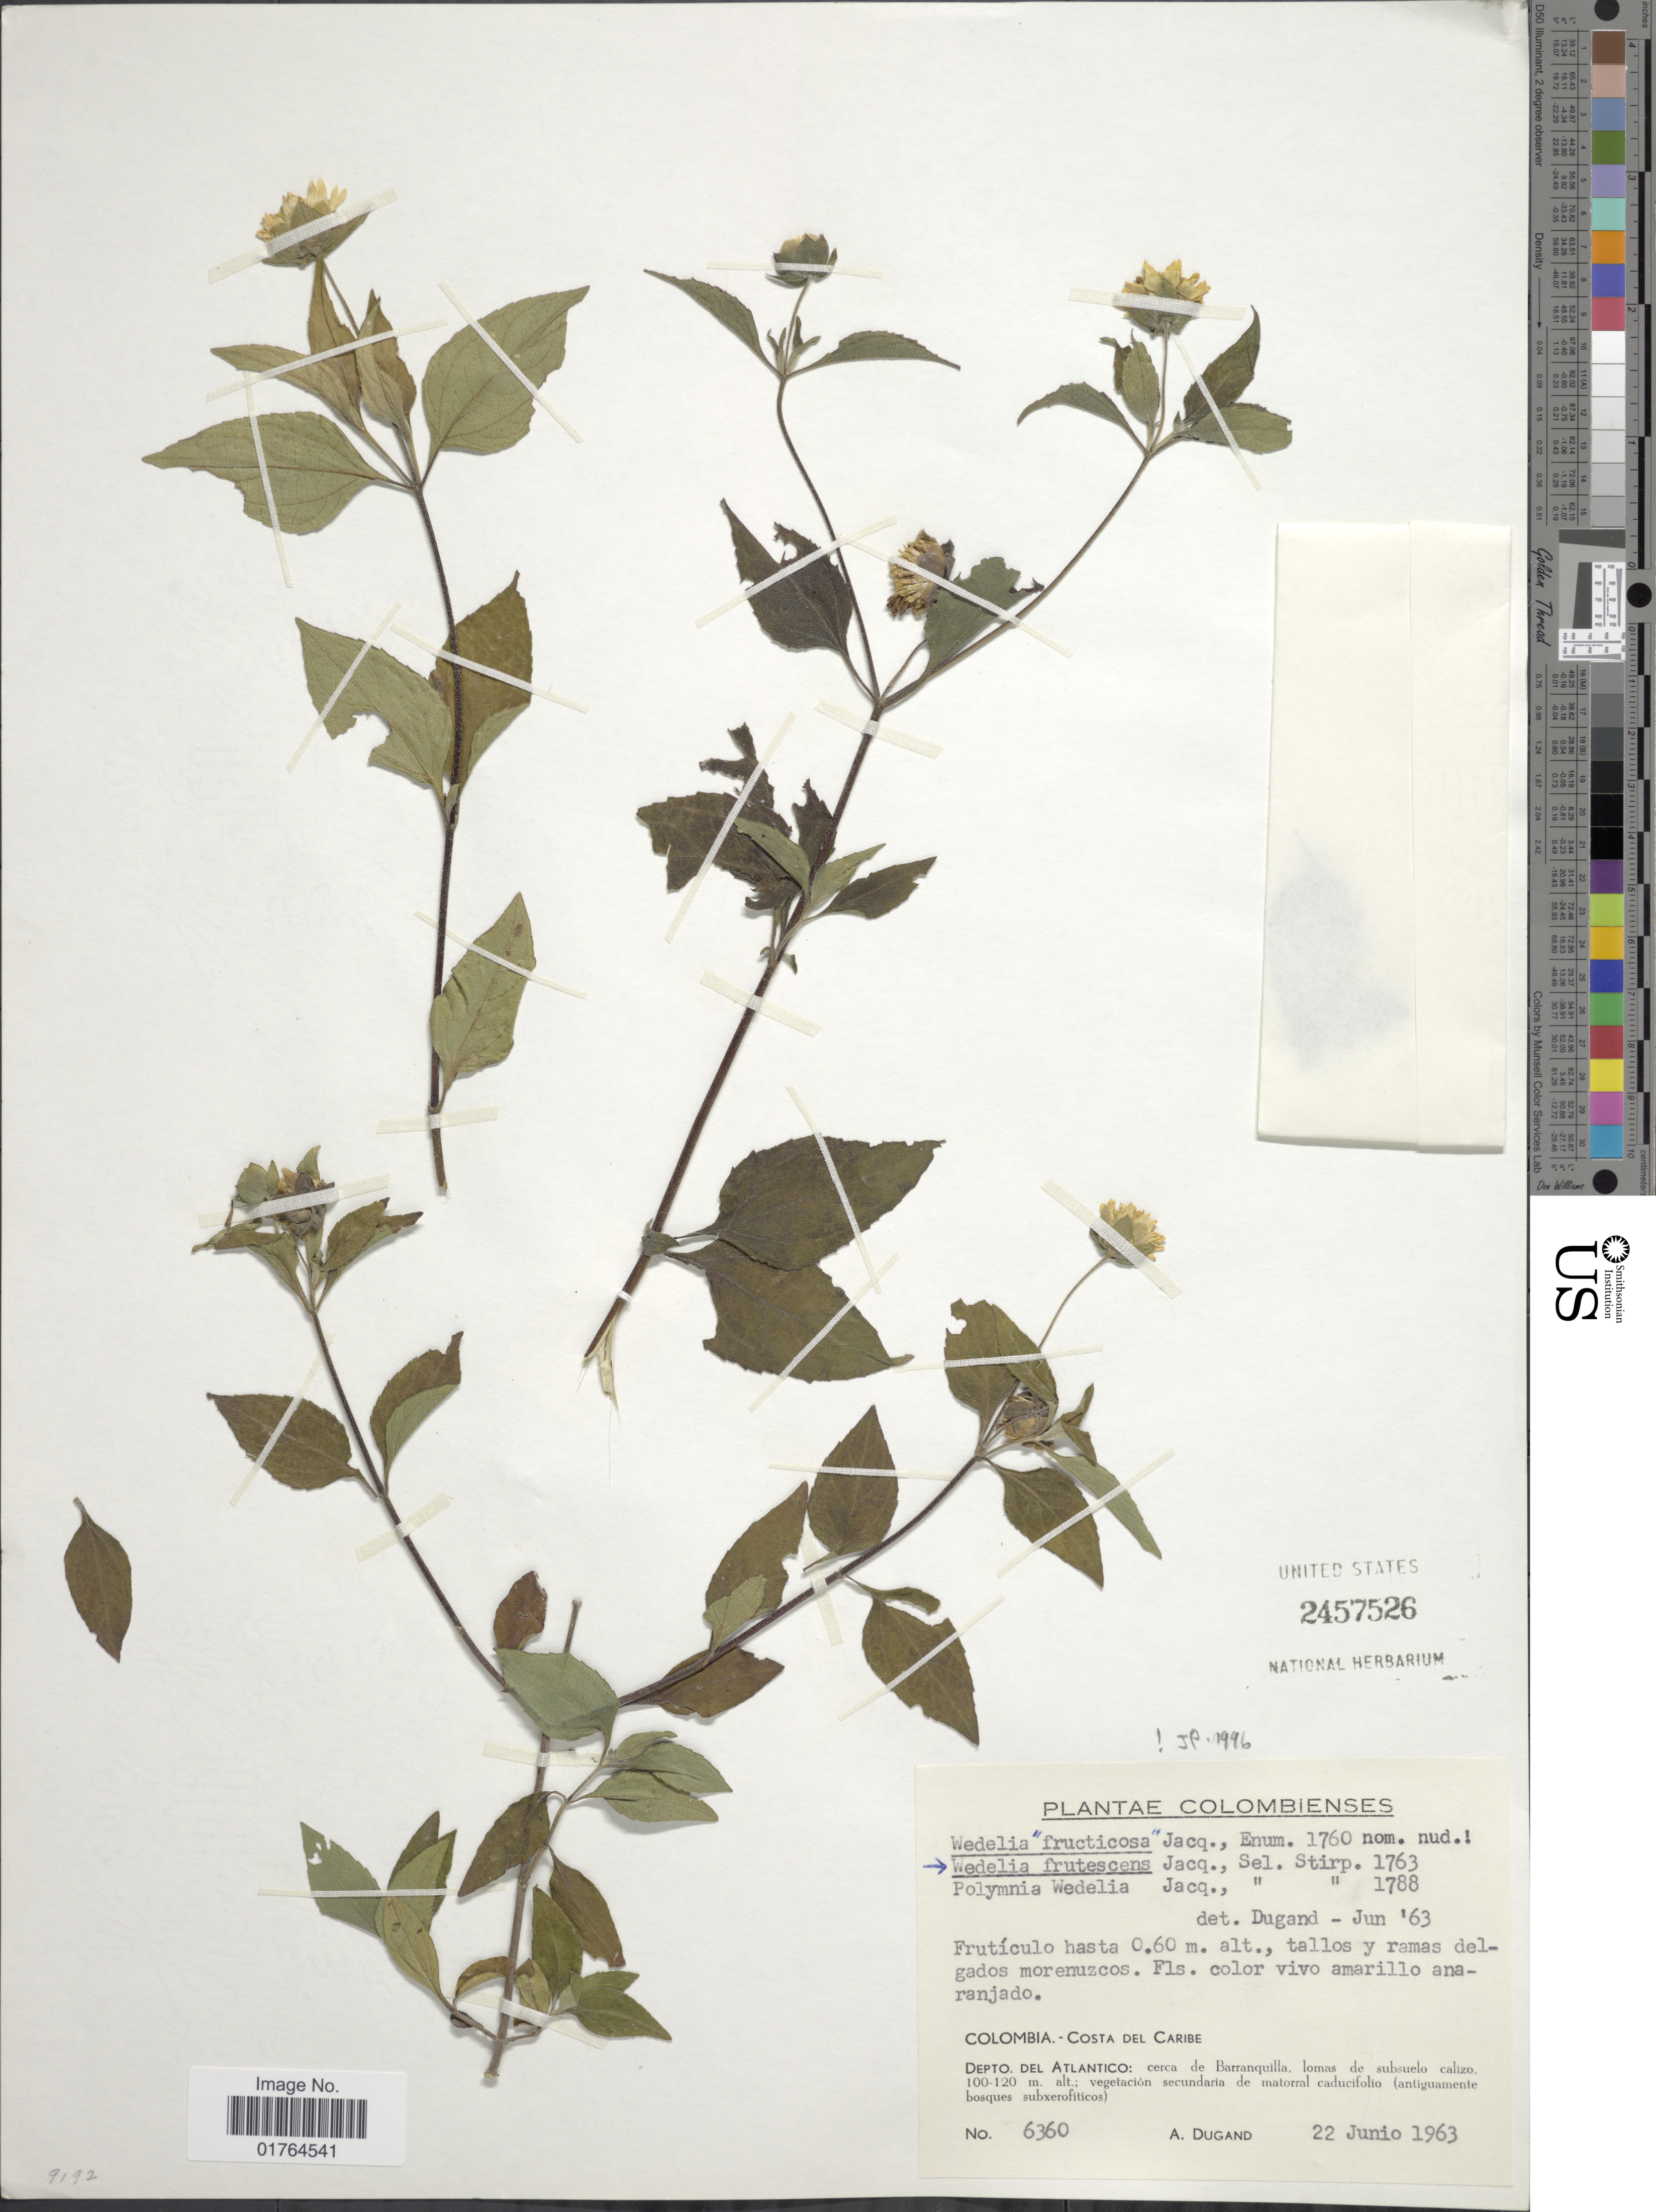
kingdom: Plantae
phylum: Tracheophyta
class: Magnoliopsida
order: Asterales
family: Asteraceae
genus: Wedelia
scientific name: Wedelia fruticosa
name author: Jacq.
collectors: A. Dugand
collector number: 6360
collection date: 1963-06-22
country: Colombia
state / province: Atlántico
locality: Costa del Caribe, cerca de Barranquilla, lomas de subsuelo calizo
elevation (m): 100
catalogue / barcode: US 2457526